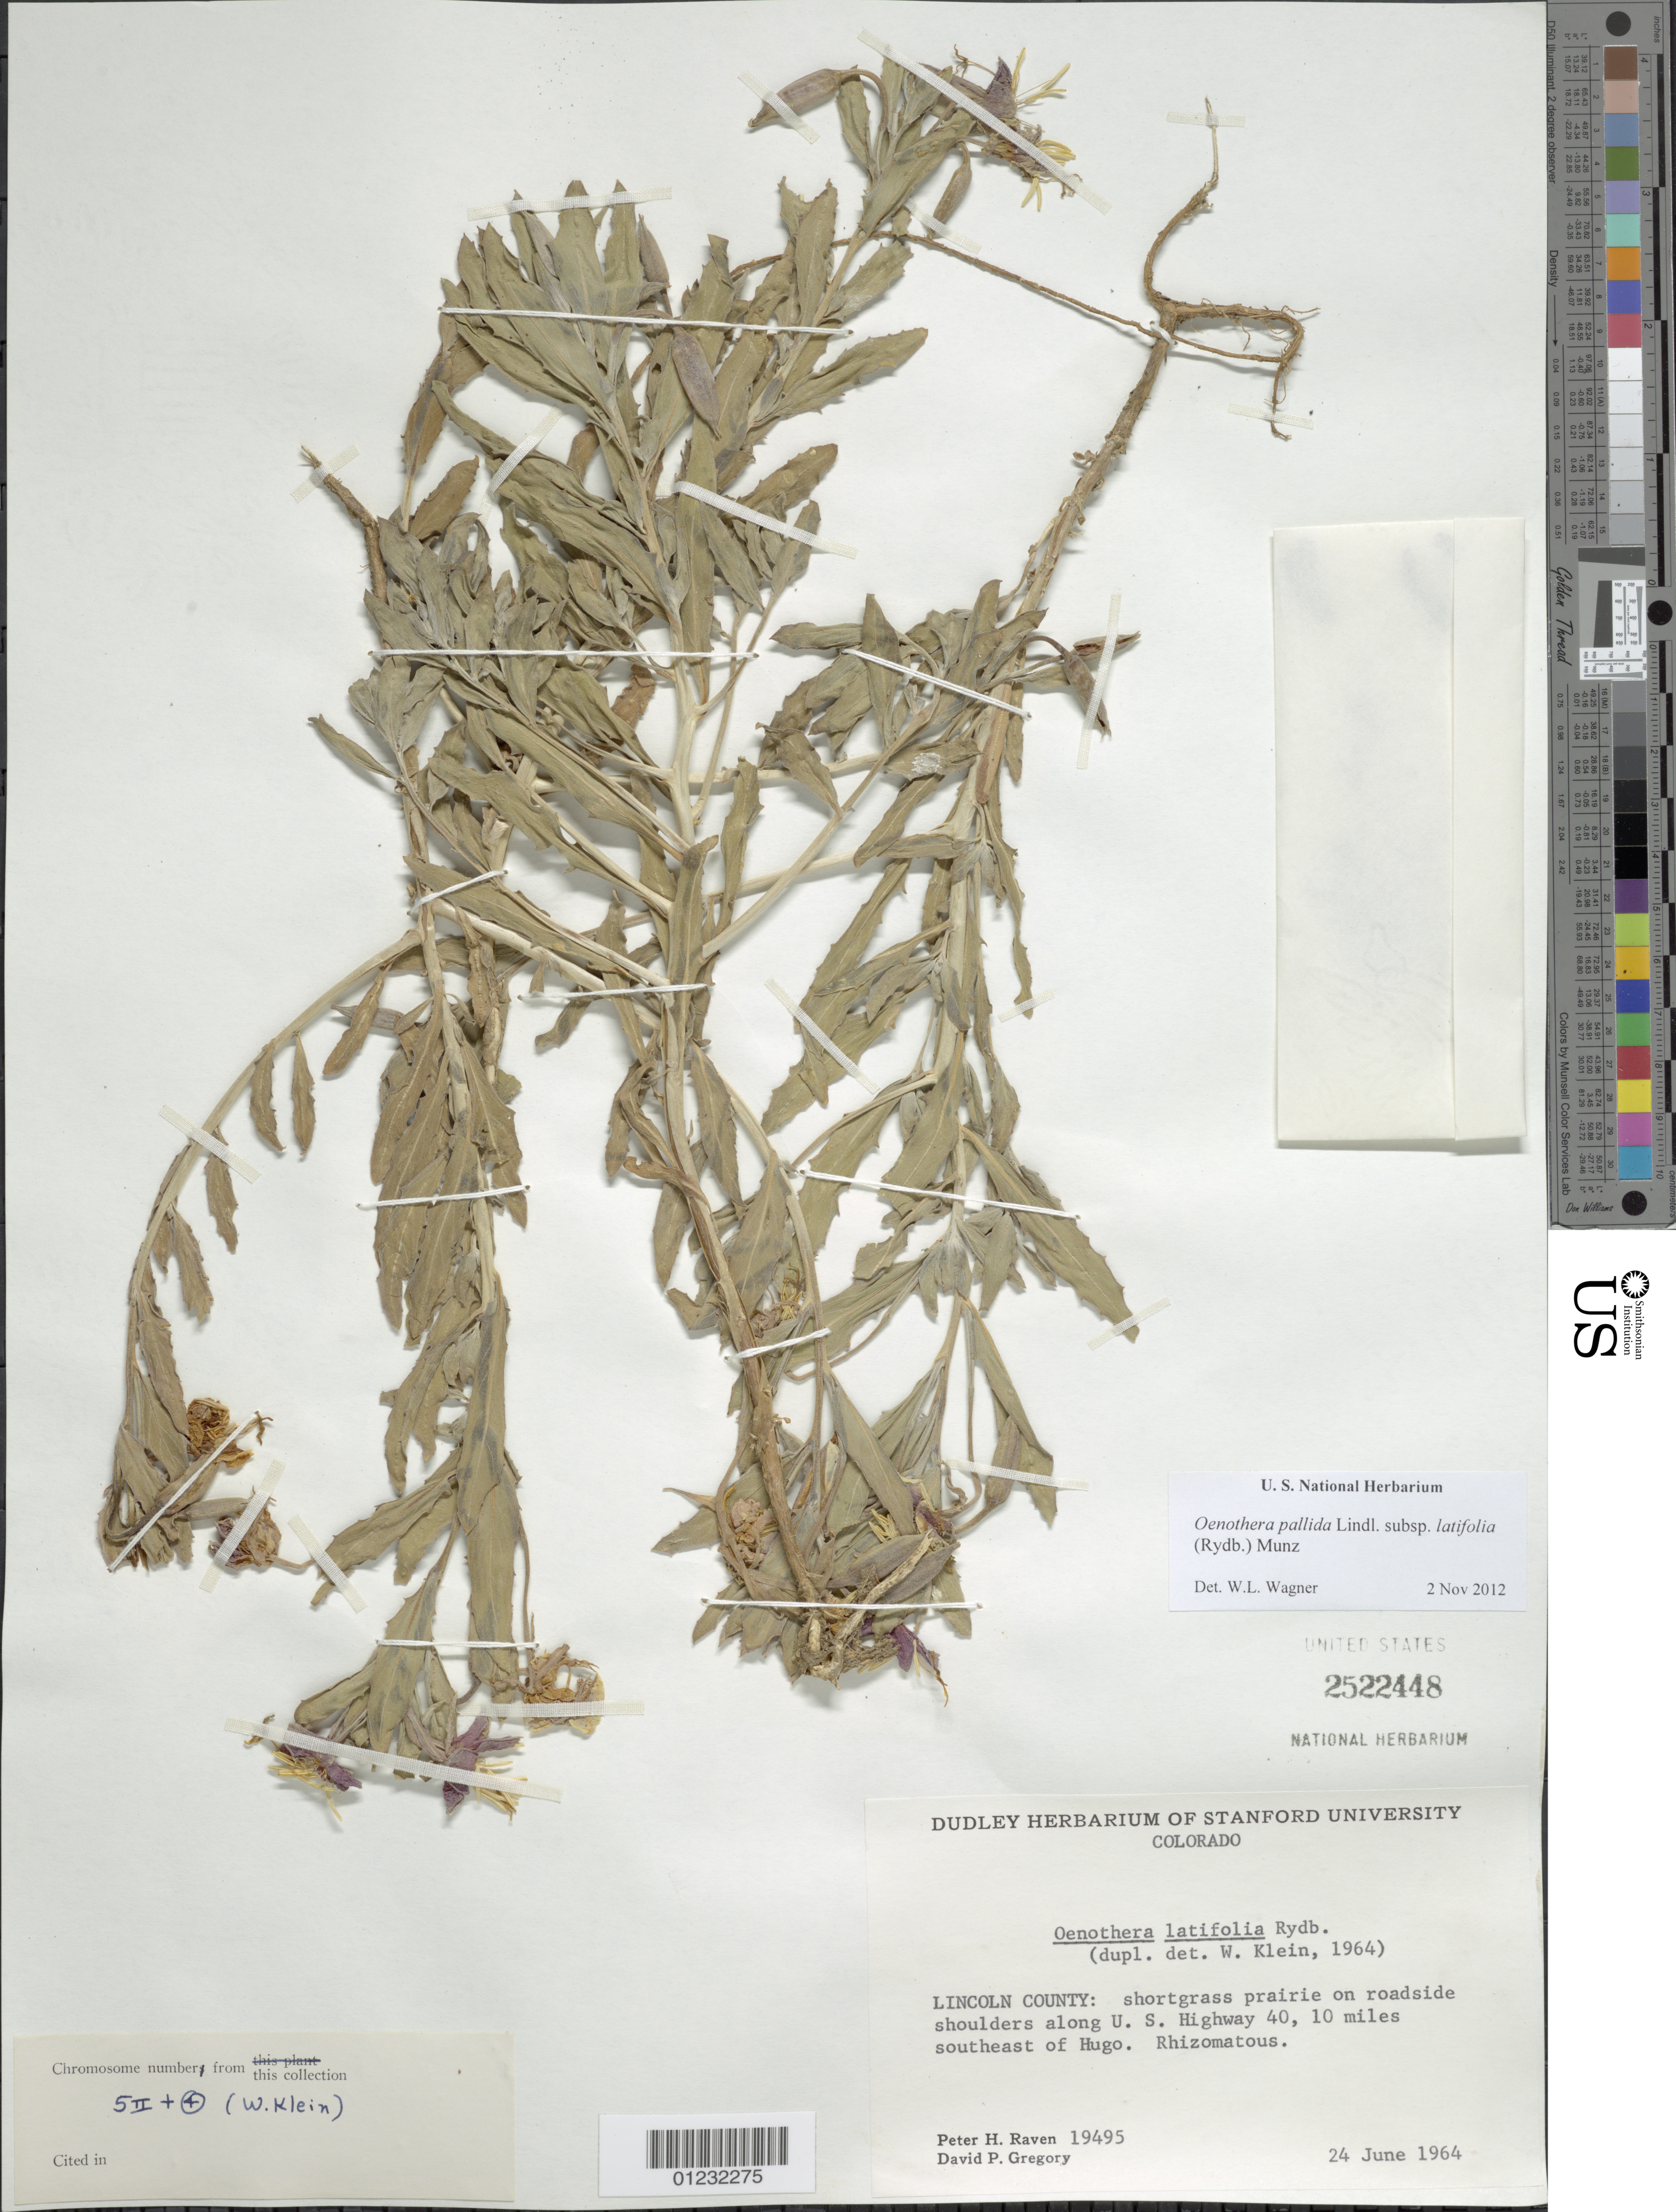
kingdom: Plantae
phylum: Tracheophyta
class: Magnoliopsida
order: Myrtales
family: Onagraceae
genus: Oenothera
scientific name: Oenothera pallida subsp. latifolia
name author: (Rydb.) Munz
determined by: Wagner, W. L., (BOT), Smithsonian Institution - National Museum of Natural History (UNITED STATES)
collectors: P. H. Raven & D. Gregory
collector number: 19495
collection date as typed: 24 Jun 1964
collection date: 1964-06-24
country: United States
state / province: Colorado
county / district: Lincoln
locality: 10 miles SE of Hugo, along US Highway 40.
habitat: Shortgrass prairie on roadside shoulders.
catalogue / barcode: US 2522448